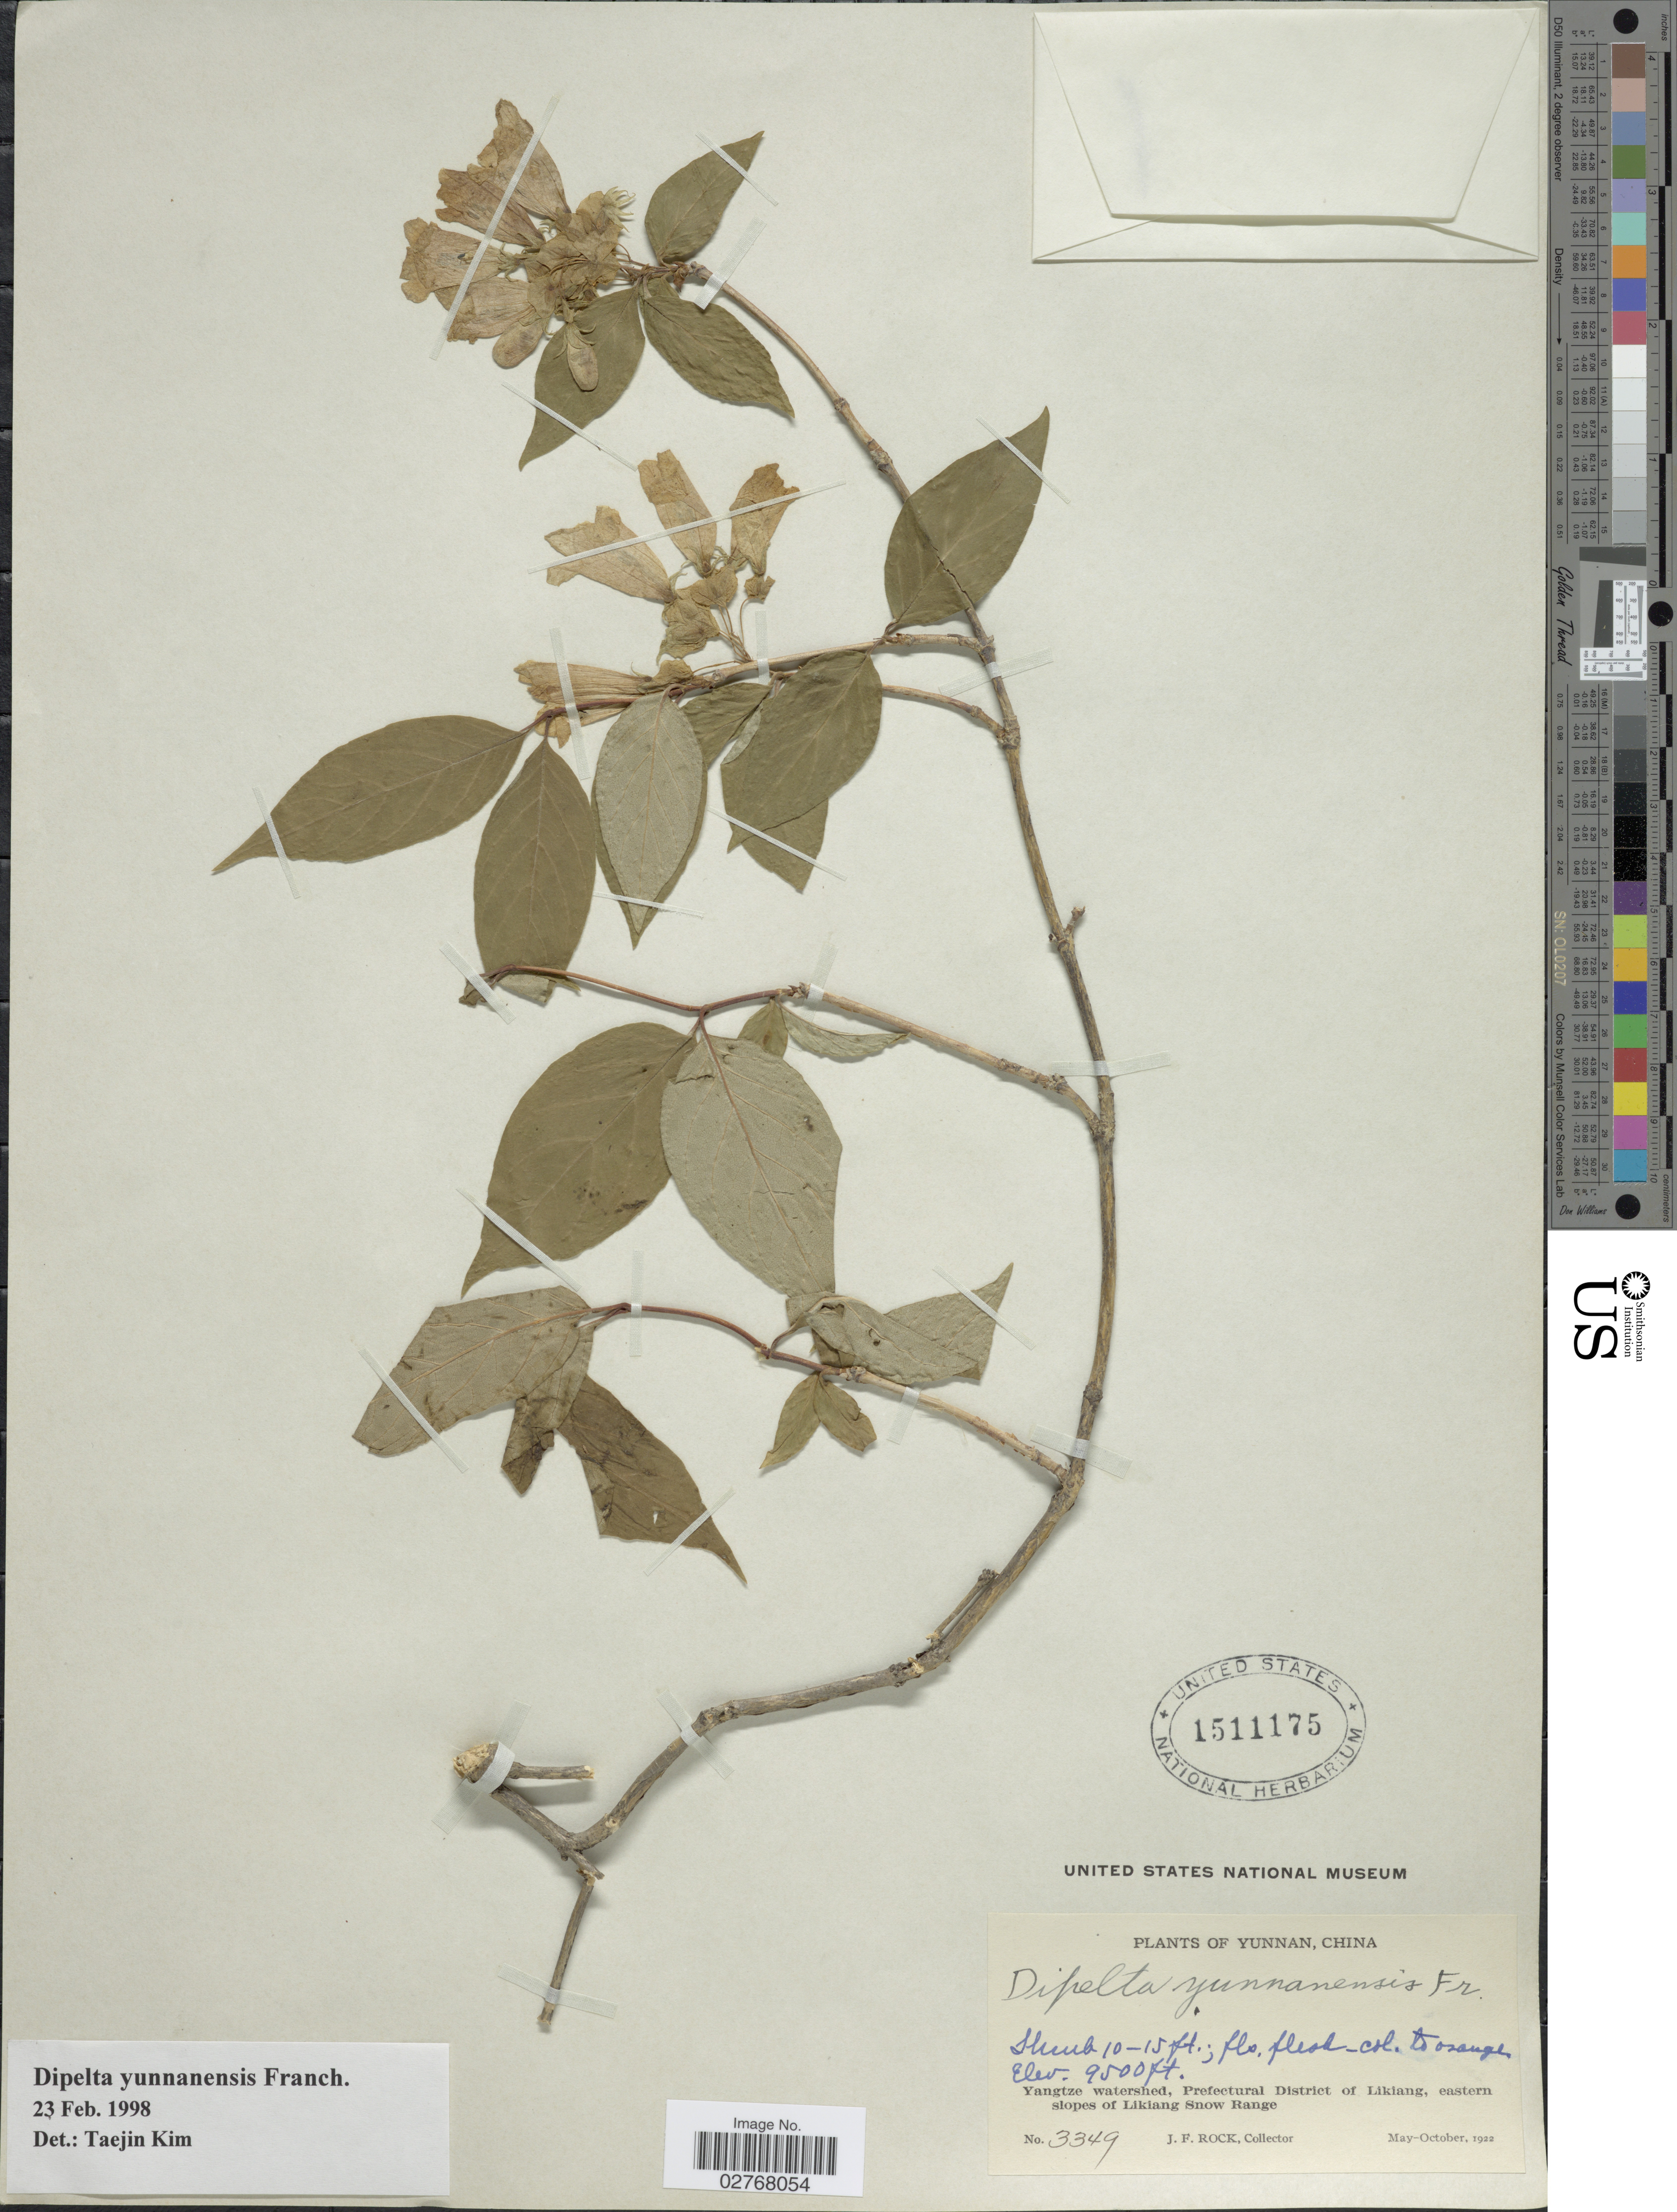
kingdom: Plantae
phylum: Tracheophyta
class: Magnoliopsida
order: Dipsacales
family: Caprifoliaceae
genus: Dipelta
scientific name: Dipelta yunnanensis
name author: Franch.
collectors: J. Rock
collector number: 3349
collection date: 1922-05/1922-10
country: China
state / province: Yunnan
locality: Yangtze watershed, Prefectural District of Likiang, eastern slopes of Likiang Snow Range.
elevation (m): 2896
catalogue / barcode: US 1511175